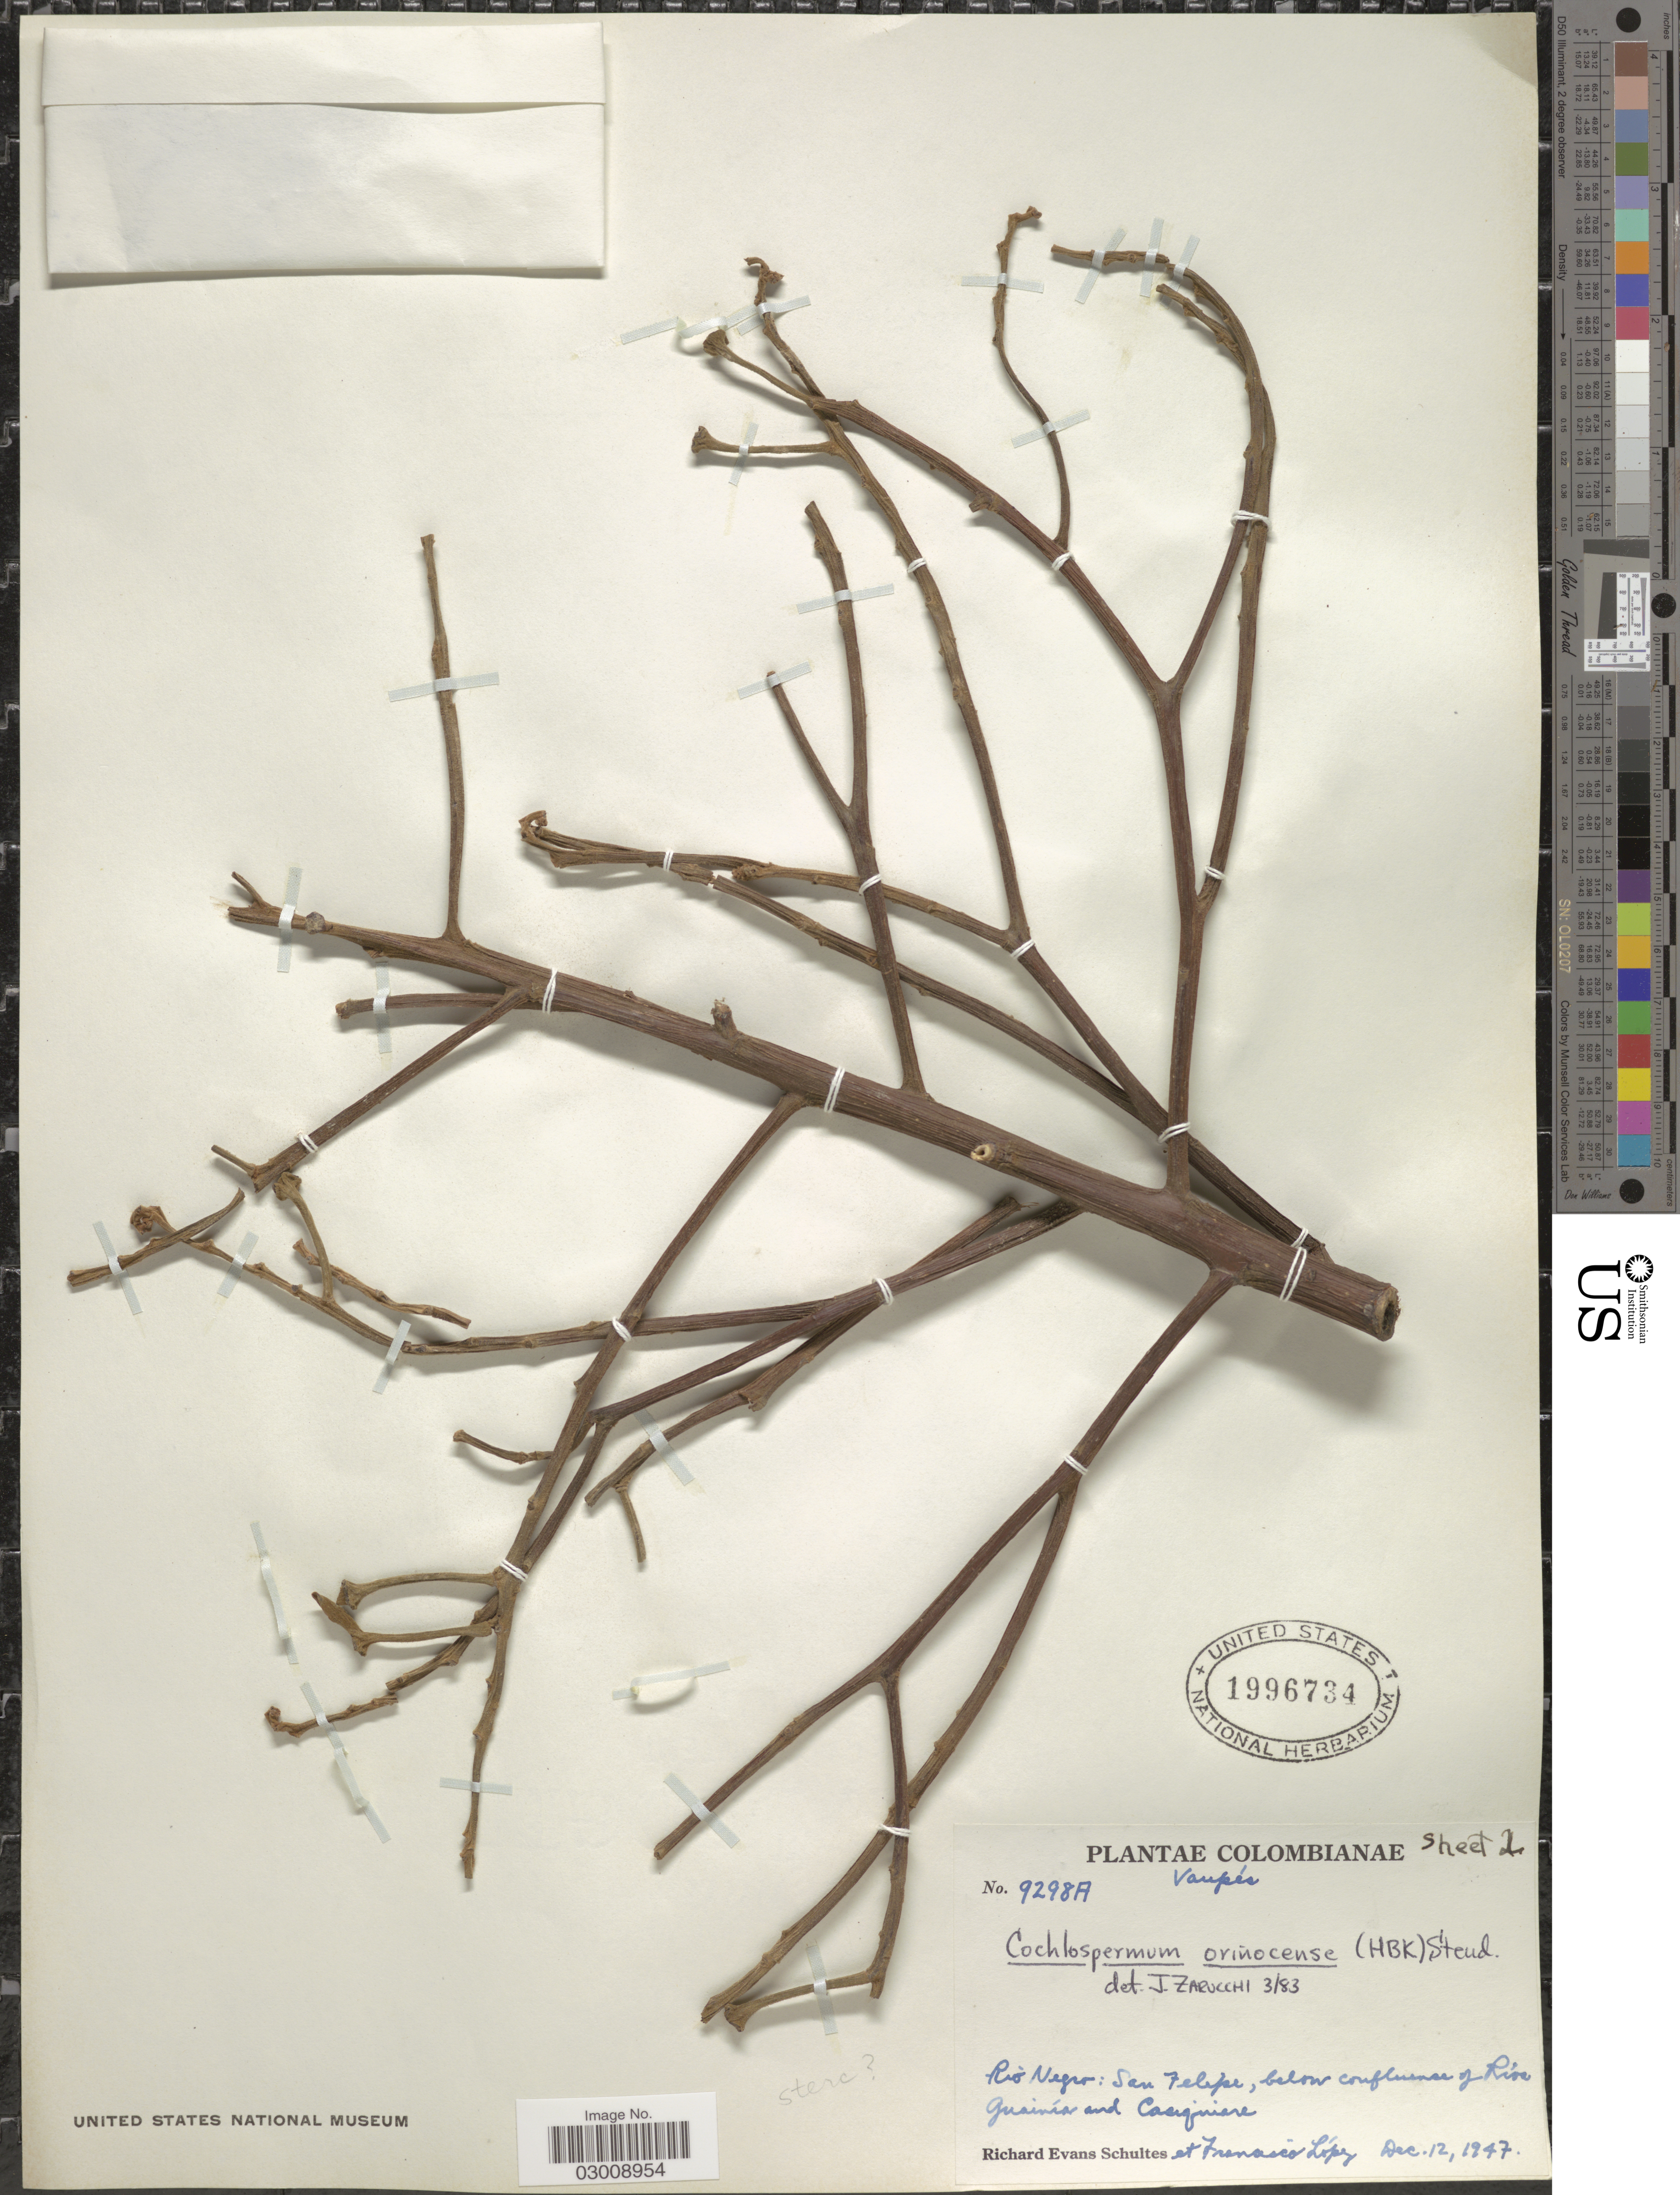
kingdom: Plantae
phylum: Tracheophyta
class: Magnoliopsida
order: Malvales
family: Cochlospermaceae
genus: Cochlospermum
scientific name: Cochlospermum orinocense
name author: (Kunth) Steud.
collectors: R. E. Schultes & F. Lopéz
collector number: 9298A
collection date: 1947-12-12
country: Colombia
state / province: Vaupés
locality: Rio Negro: San Felipe, below confluenas of Río Guainía and Casiquiare.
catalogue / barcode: US 1996734